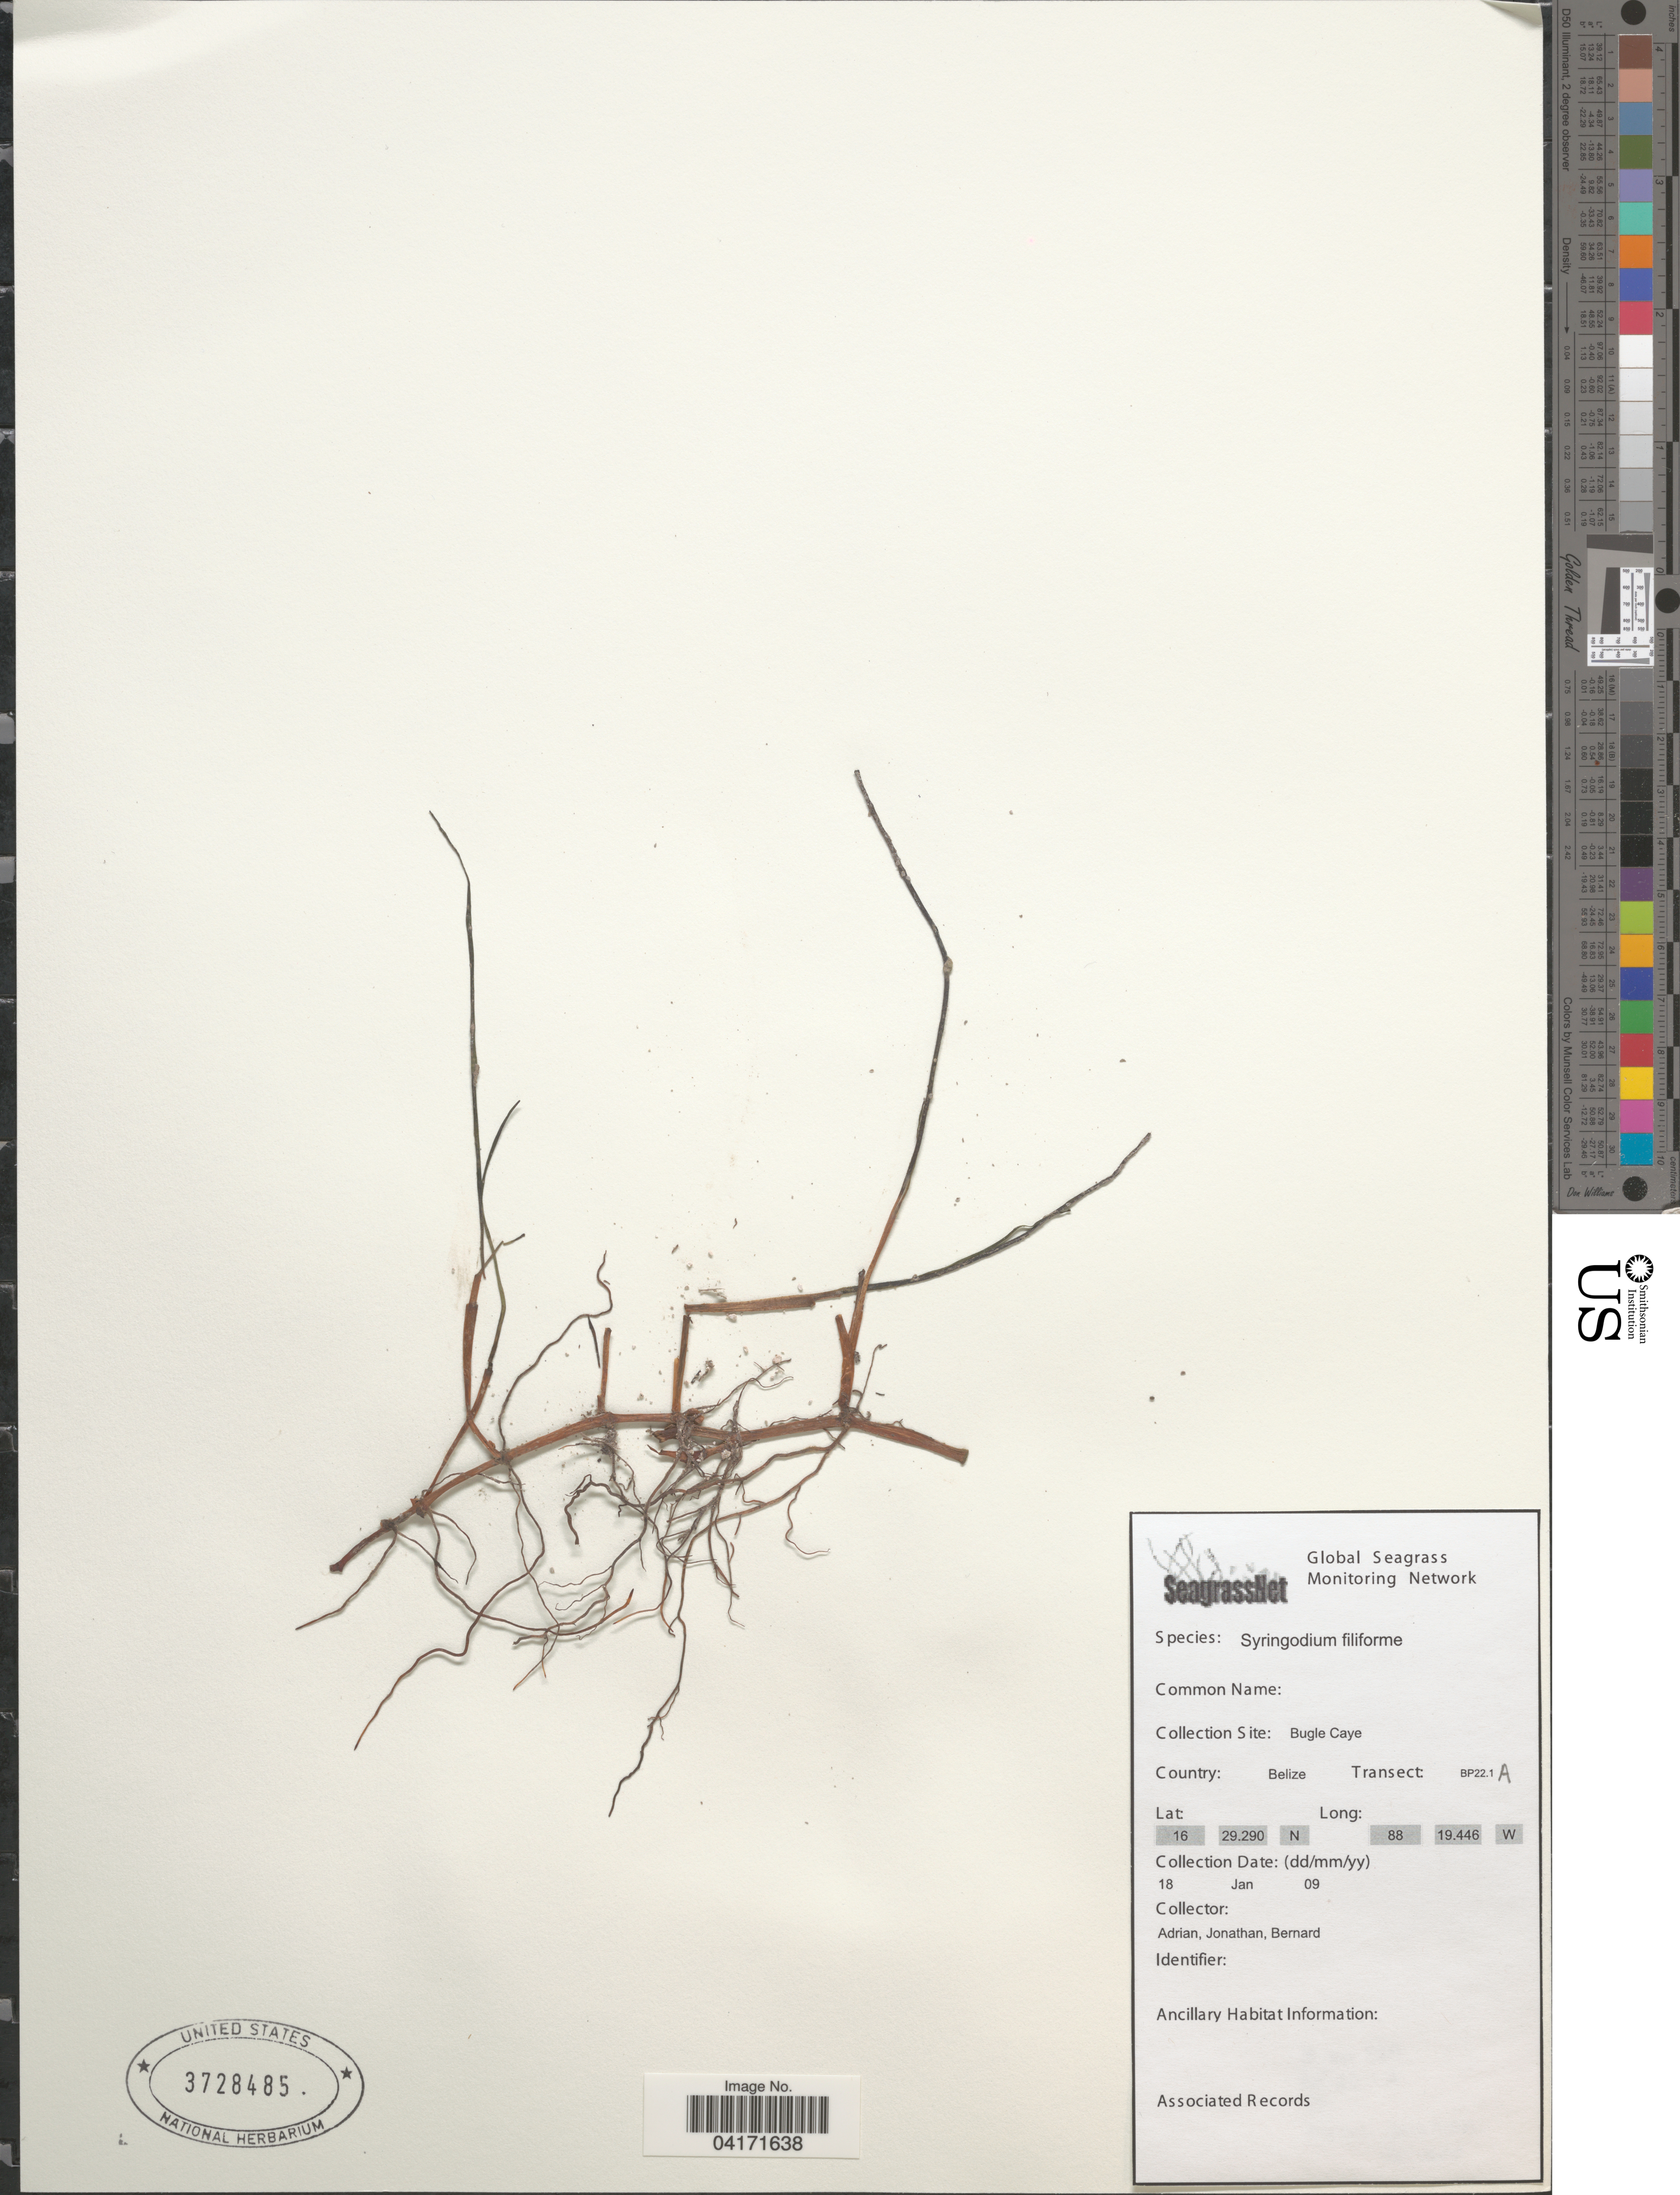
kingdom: Plantae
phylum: Tracheophyta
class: Liliopsida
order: Alismatales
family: Cymodoceaceae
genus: Syringodium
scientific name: Syringodium filiforme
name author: Kütz.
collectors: Adrian, Jonathan & -. Bernard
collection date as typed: Transcribed d/m/y: 18/1/9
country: Belize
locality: Bugle Caye. Transect: BP22.1 A.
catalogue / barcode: US 3728485